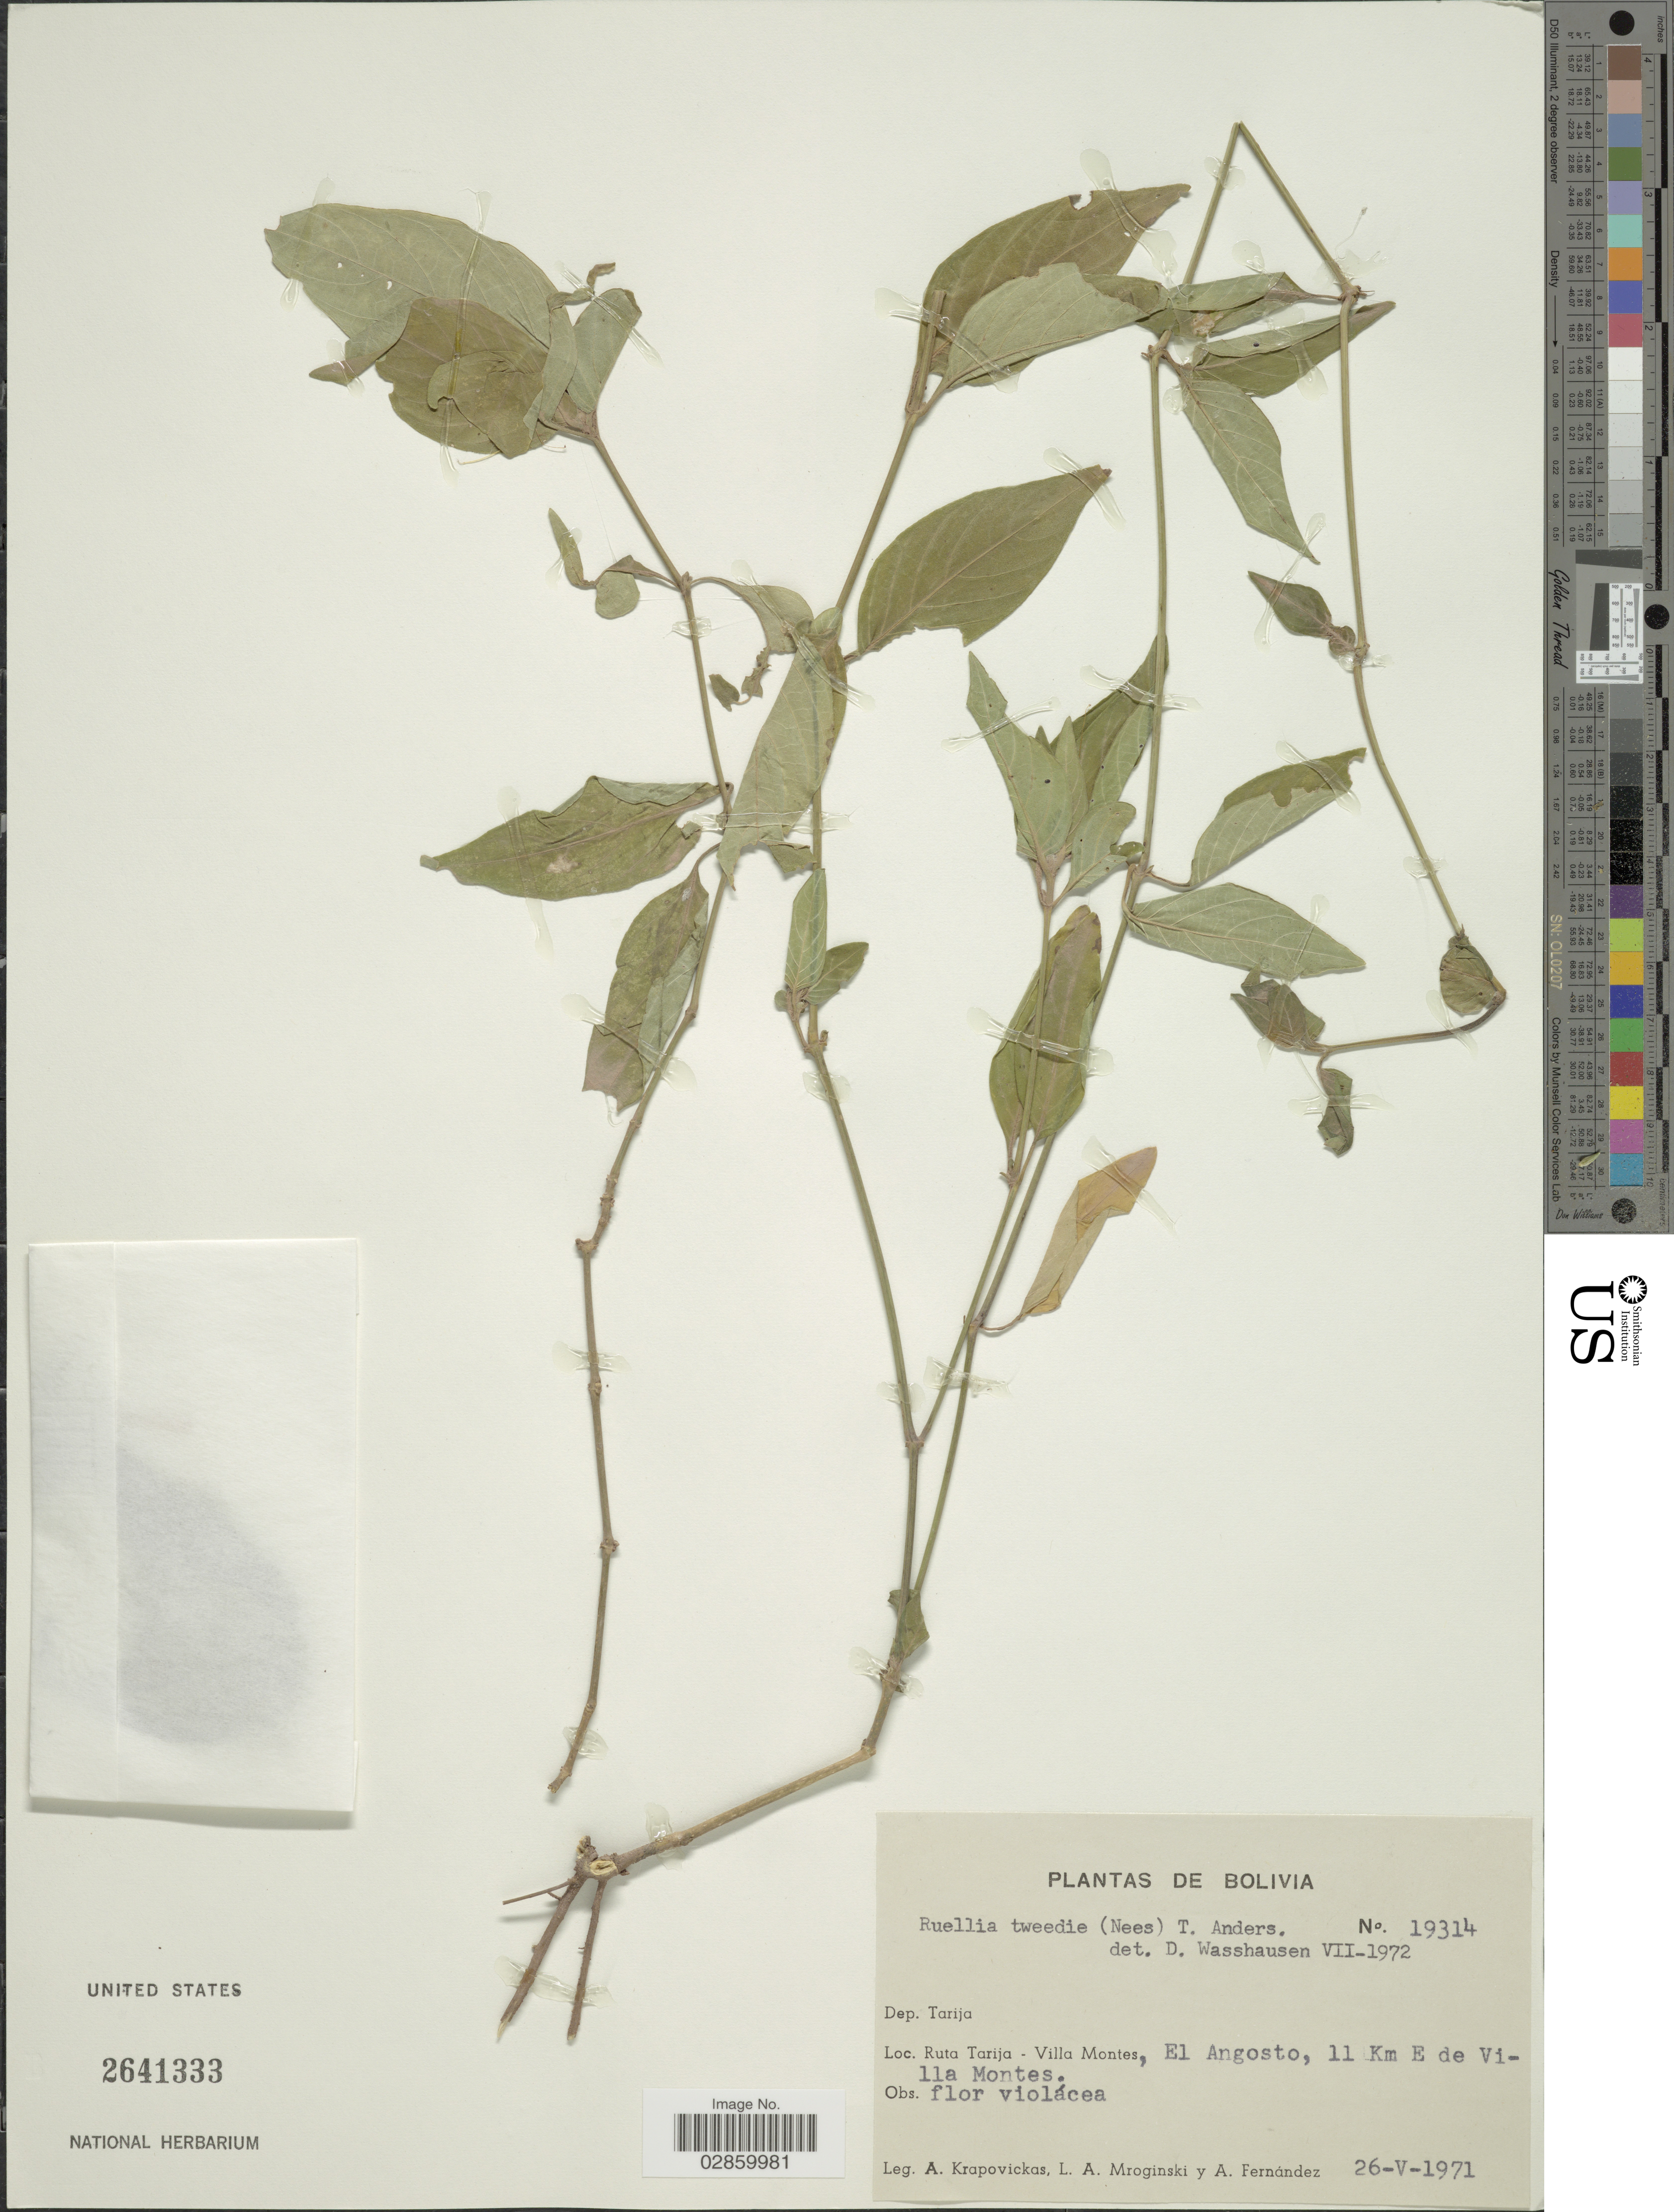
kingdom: Plantae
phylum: Tracheophyta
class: Magnoliopsida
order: Lamiales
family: Acanthaceae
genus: Ruellia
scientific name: Ruellia erythropus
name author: (Nees) Lindau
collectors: A. Krapovickas, L. Mroginski & A. Fernández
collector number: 19314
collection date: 1971-05-26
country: Bolivia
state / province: Tarija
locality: Dep. Tarija, Ruta Tarija - Villa Montes, El Angosto, 11 Km E de Villa Montes.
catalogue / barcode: US 2641333